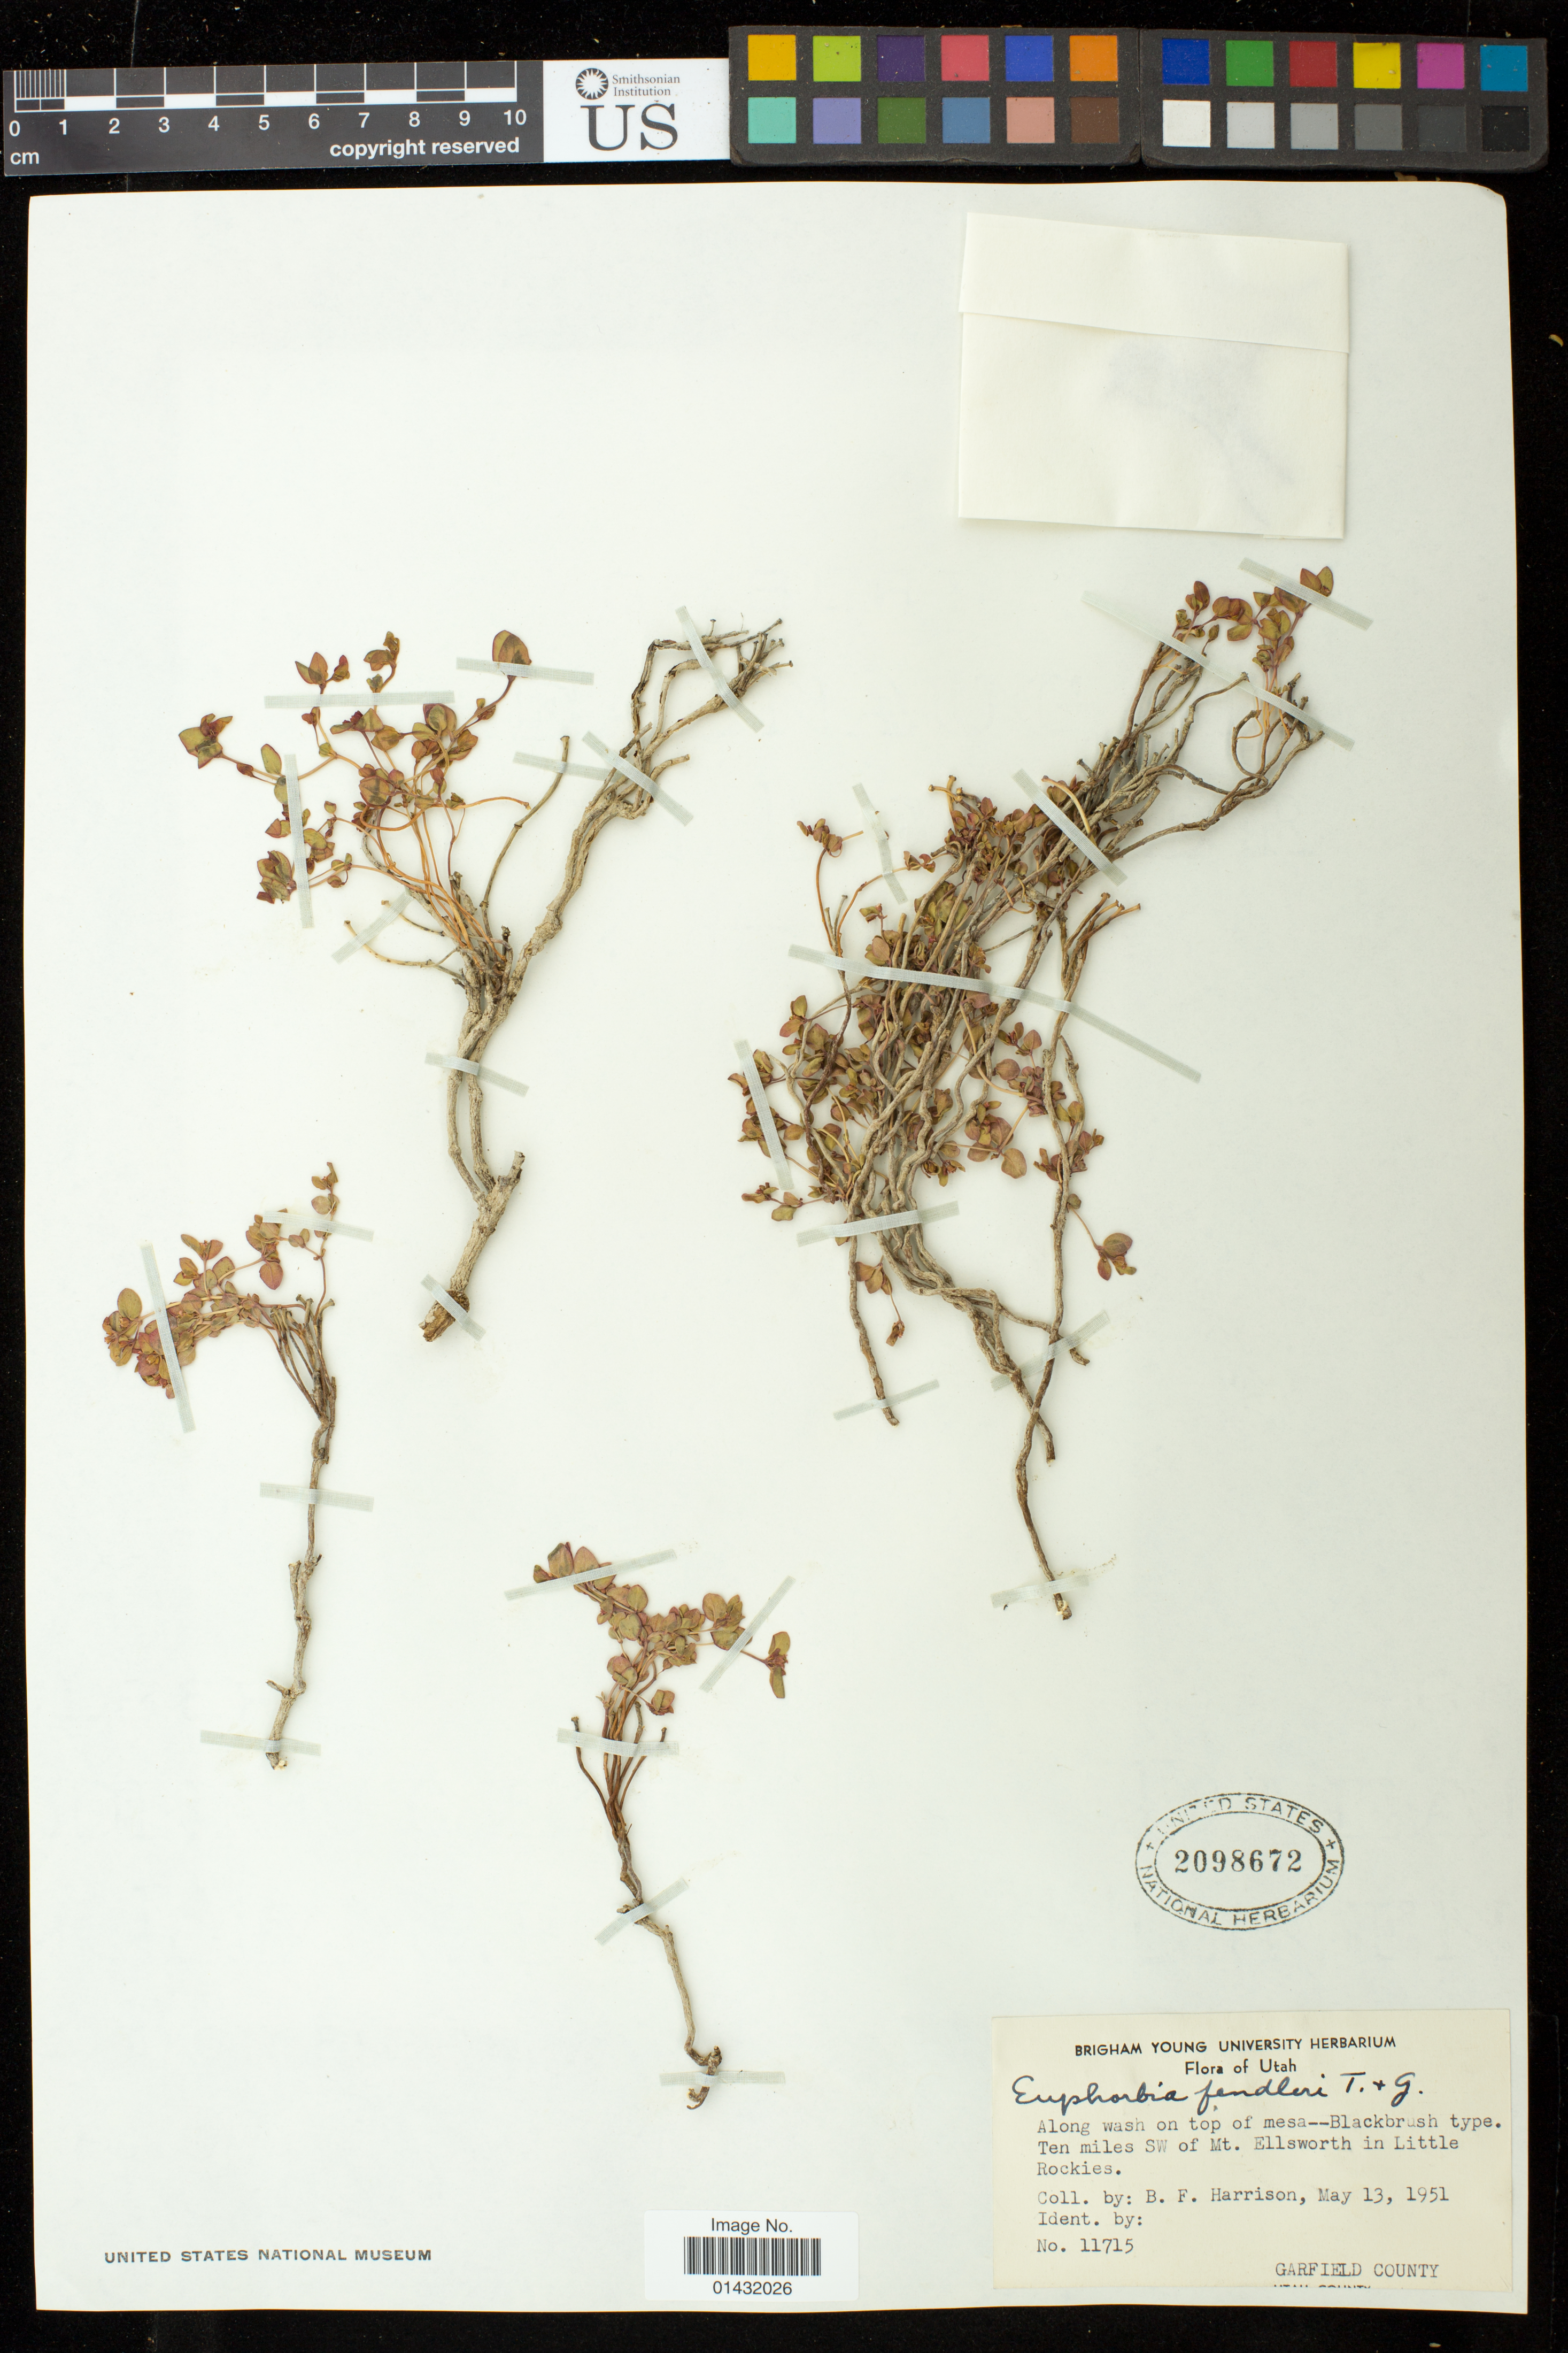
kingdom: Plantae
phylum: Tracheophyta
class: Magnoliopsida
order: Malpighiales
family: Euphorbiaceae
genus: Euphorbia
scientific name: Euphorbia fendleri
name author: Torr. & A. Gray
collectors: B. F. Harrison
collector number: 11715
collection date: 1951-05-13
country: United States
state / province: Utah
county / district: Garfield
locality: Ten miles SW of Mt. Ellsworth in Little Rockies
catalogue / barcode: US 2098672